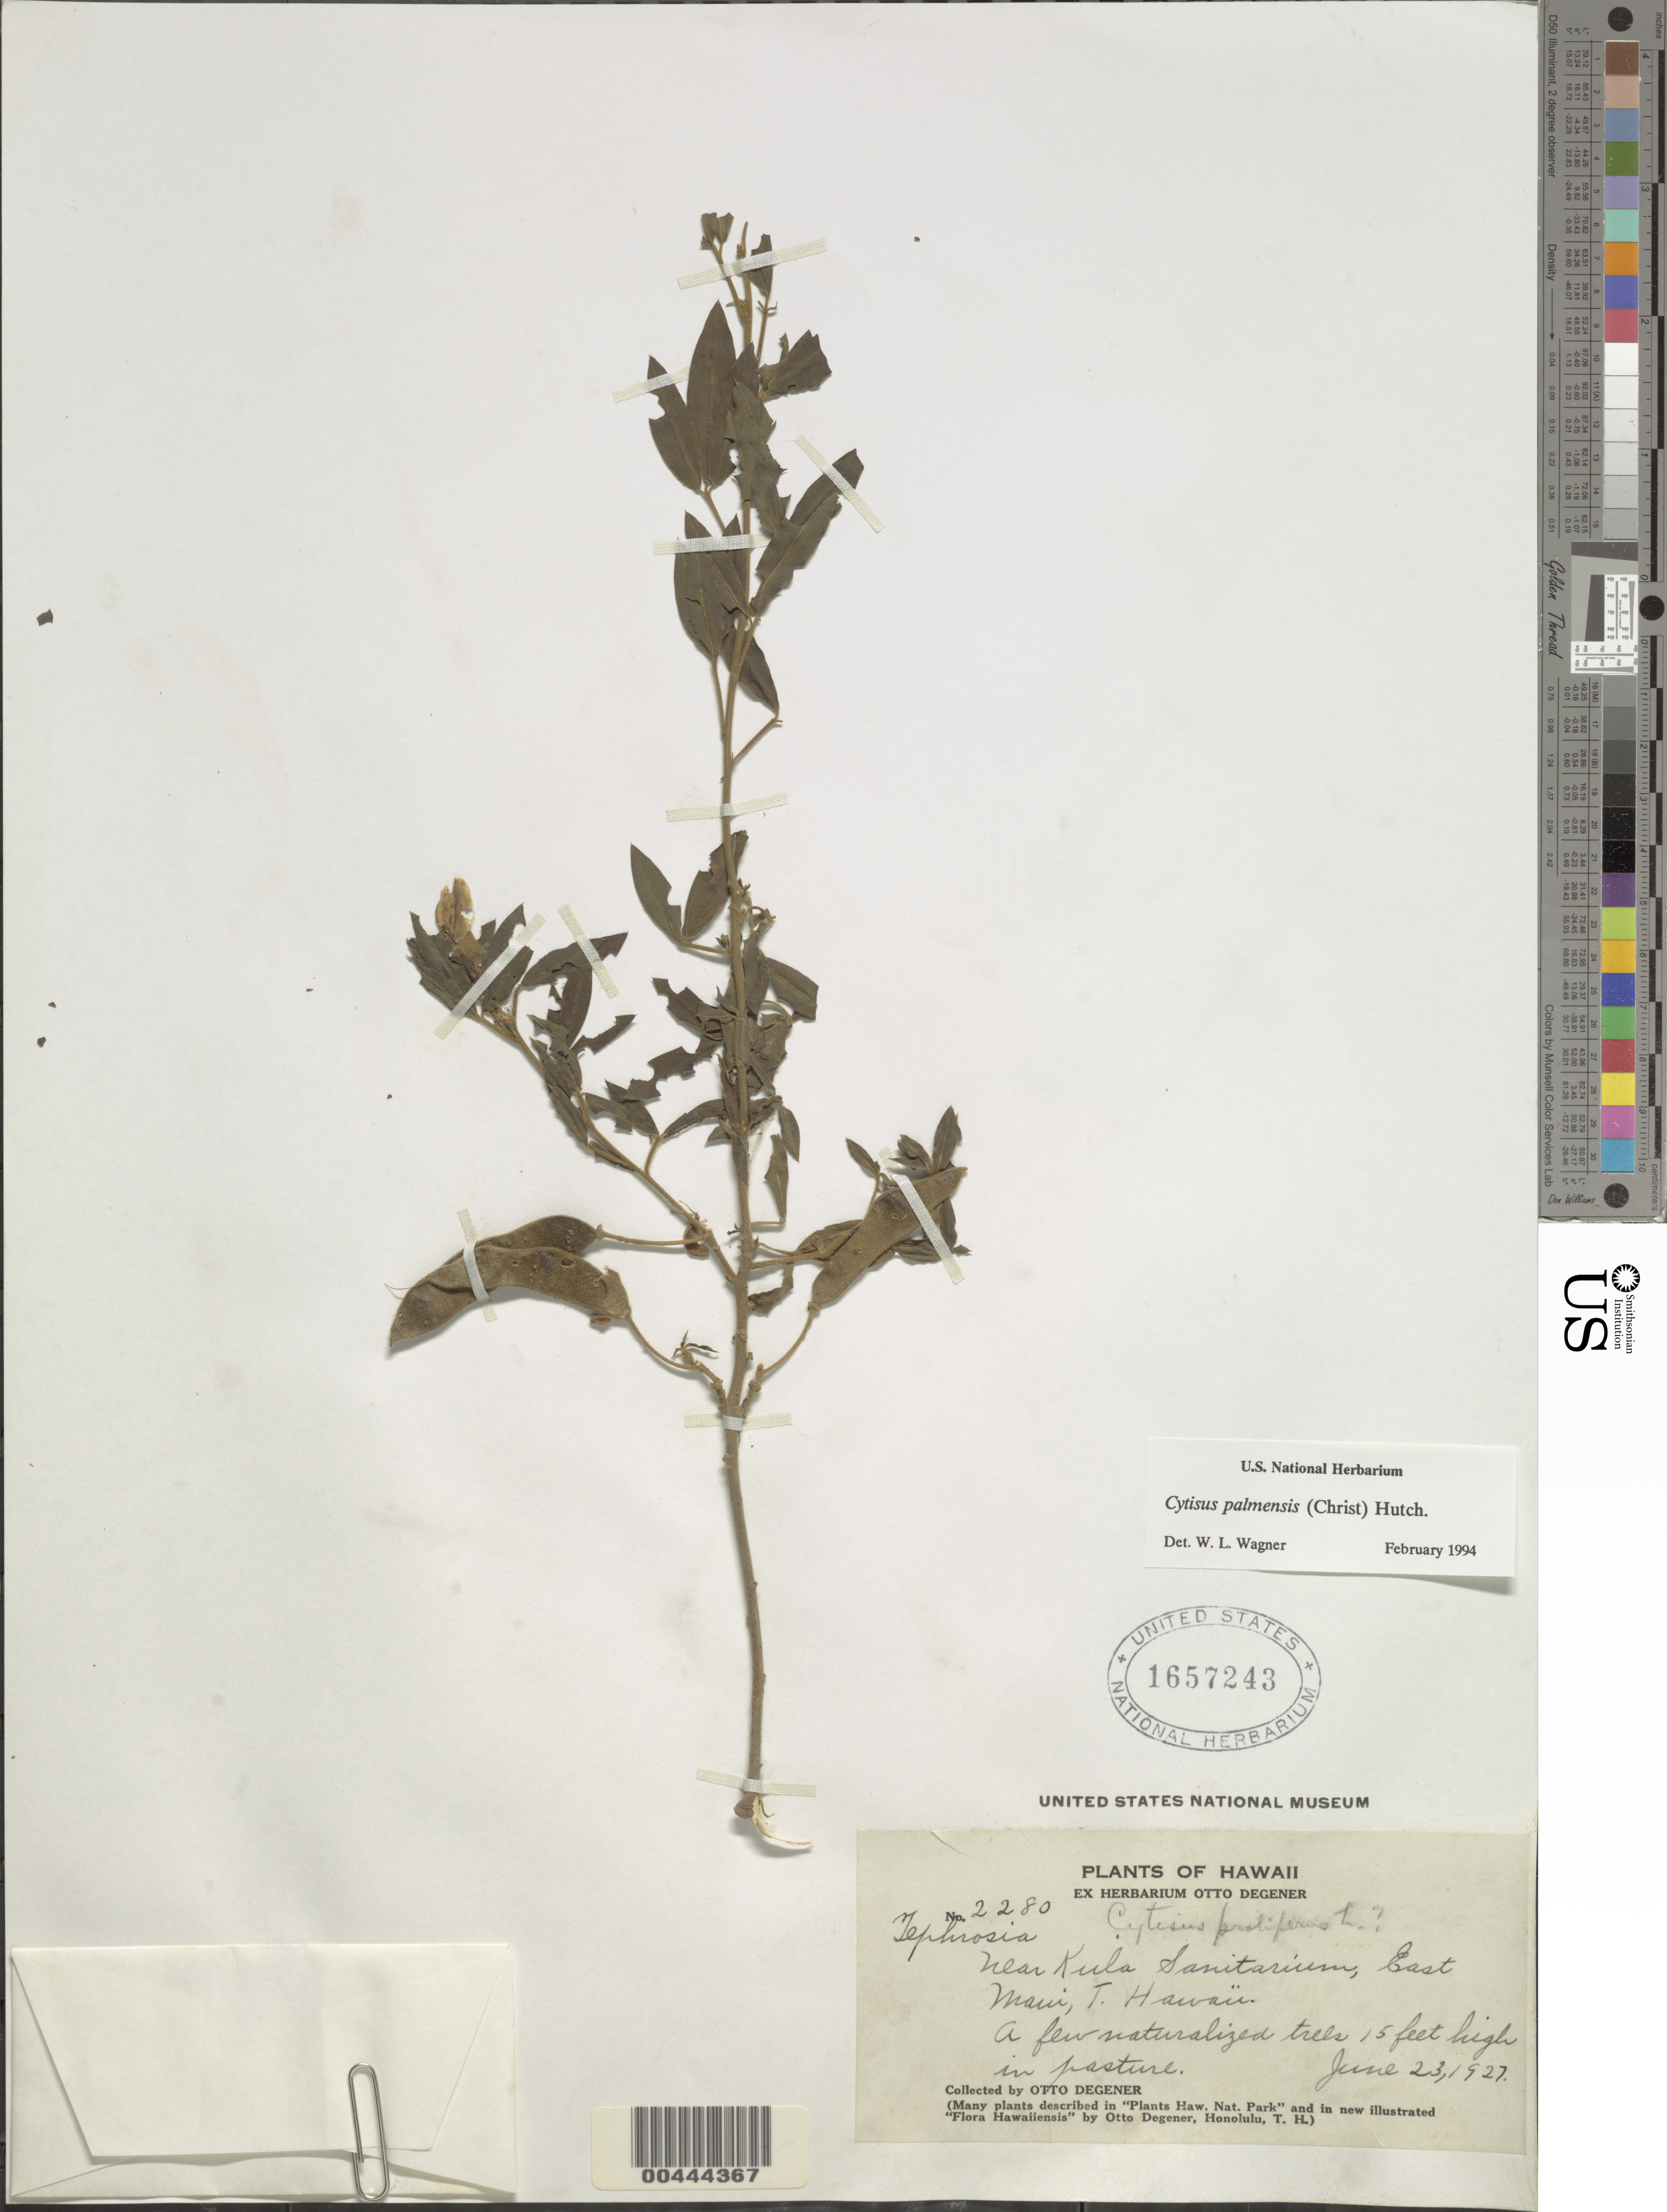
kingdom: Plantae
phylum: Tracheophyta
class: Magnoliopsida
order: Fabales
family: Fabaceae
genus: Cytisus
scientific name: Cytisus palmensis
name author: (Christ) Hutch.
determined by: Wagner, W. L., (BOT), Smithsonian Institution - National Museum of Natural History (UNITED STATES)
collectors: O. Degener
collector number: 2280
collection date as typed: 23 Jun 1927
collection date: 1927-06-23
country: United States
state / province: Hawaii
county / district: Maui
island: Maui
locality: Near Kula Sanitarium, East Maui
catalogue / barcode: US 1657243